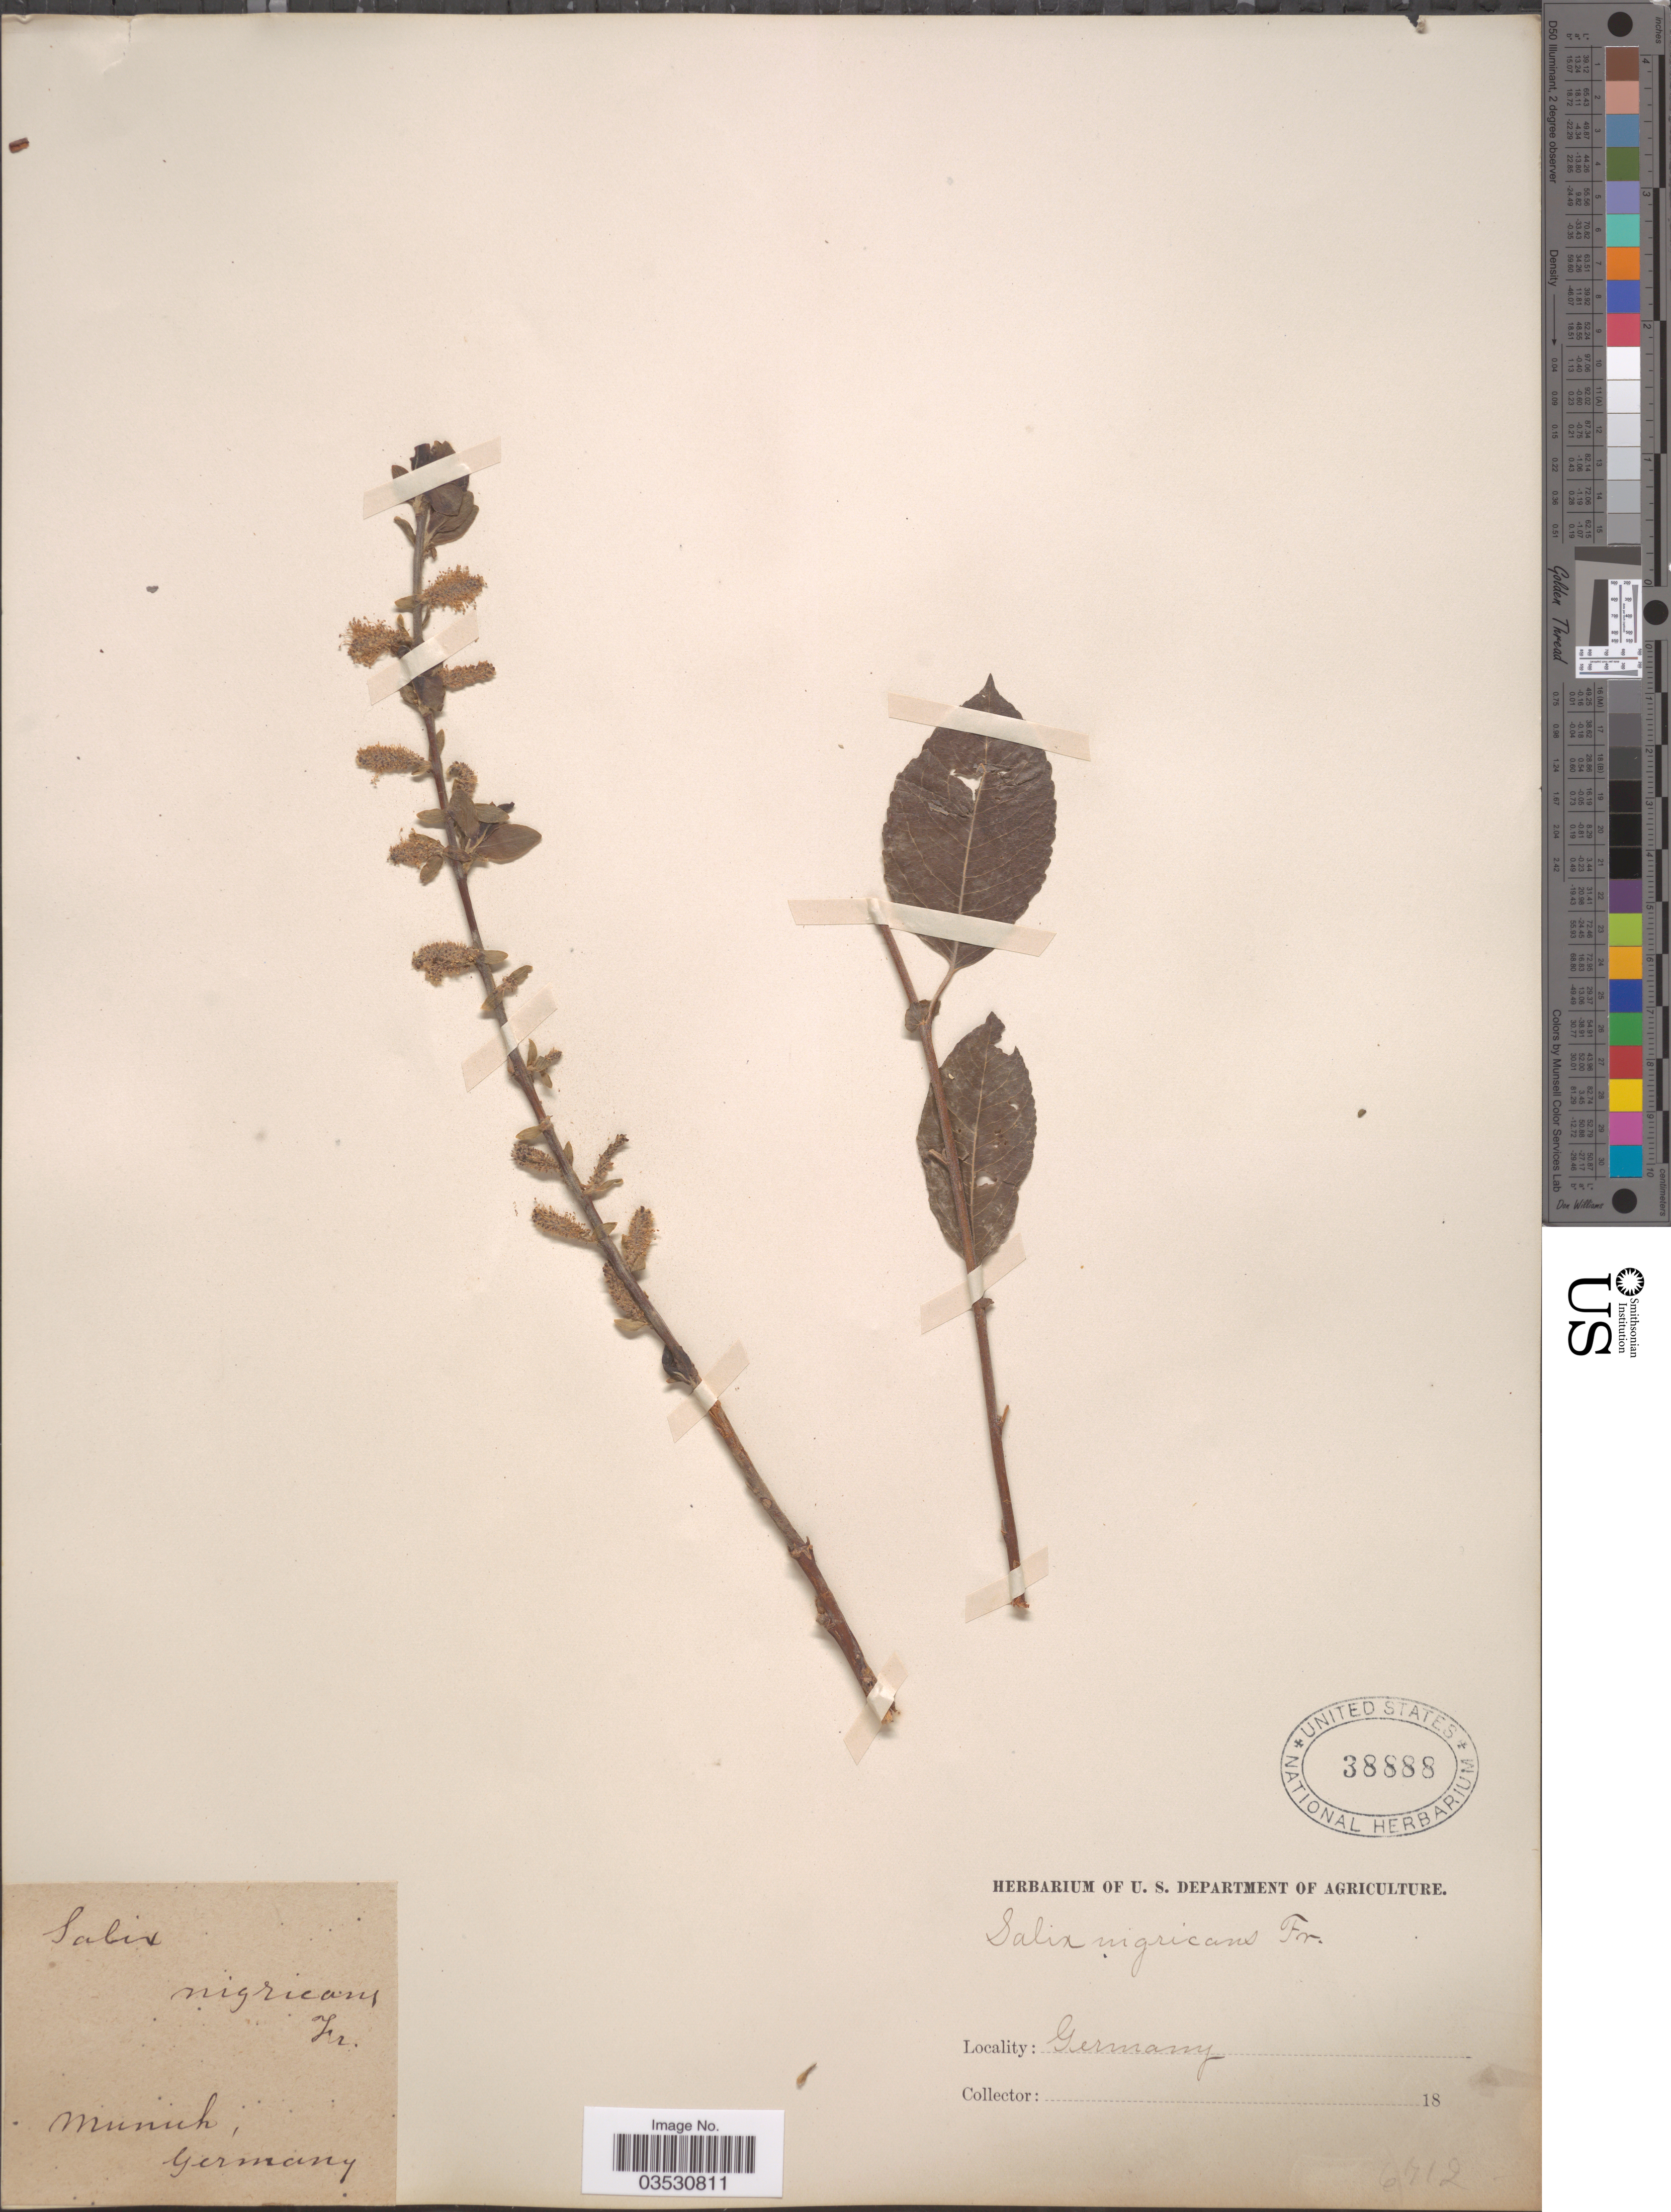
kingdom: Plantae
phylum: Tracheophyta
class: Magnoliopsida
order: Malpighiales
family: Salicaceae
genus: Salix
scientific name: Salix nigricans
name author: Sm.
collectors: Facchini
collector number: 6712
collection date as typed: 18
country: Germany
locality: Munich.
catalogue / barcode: US 38888